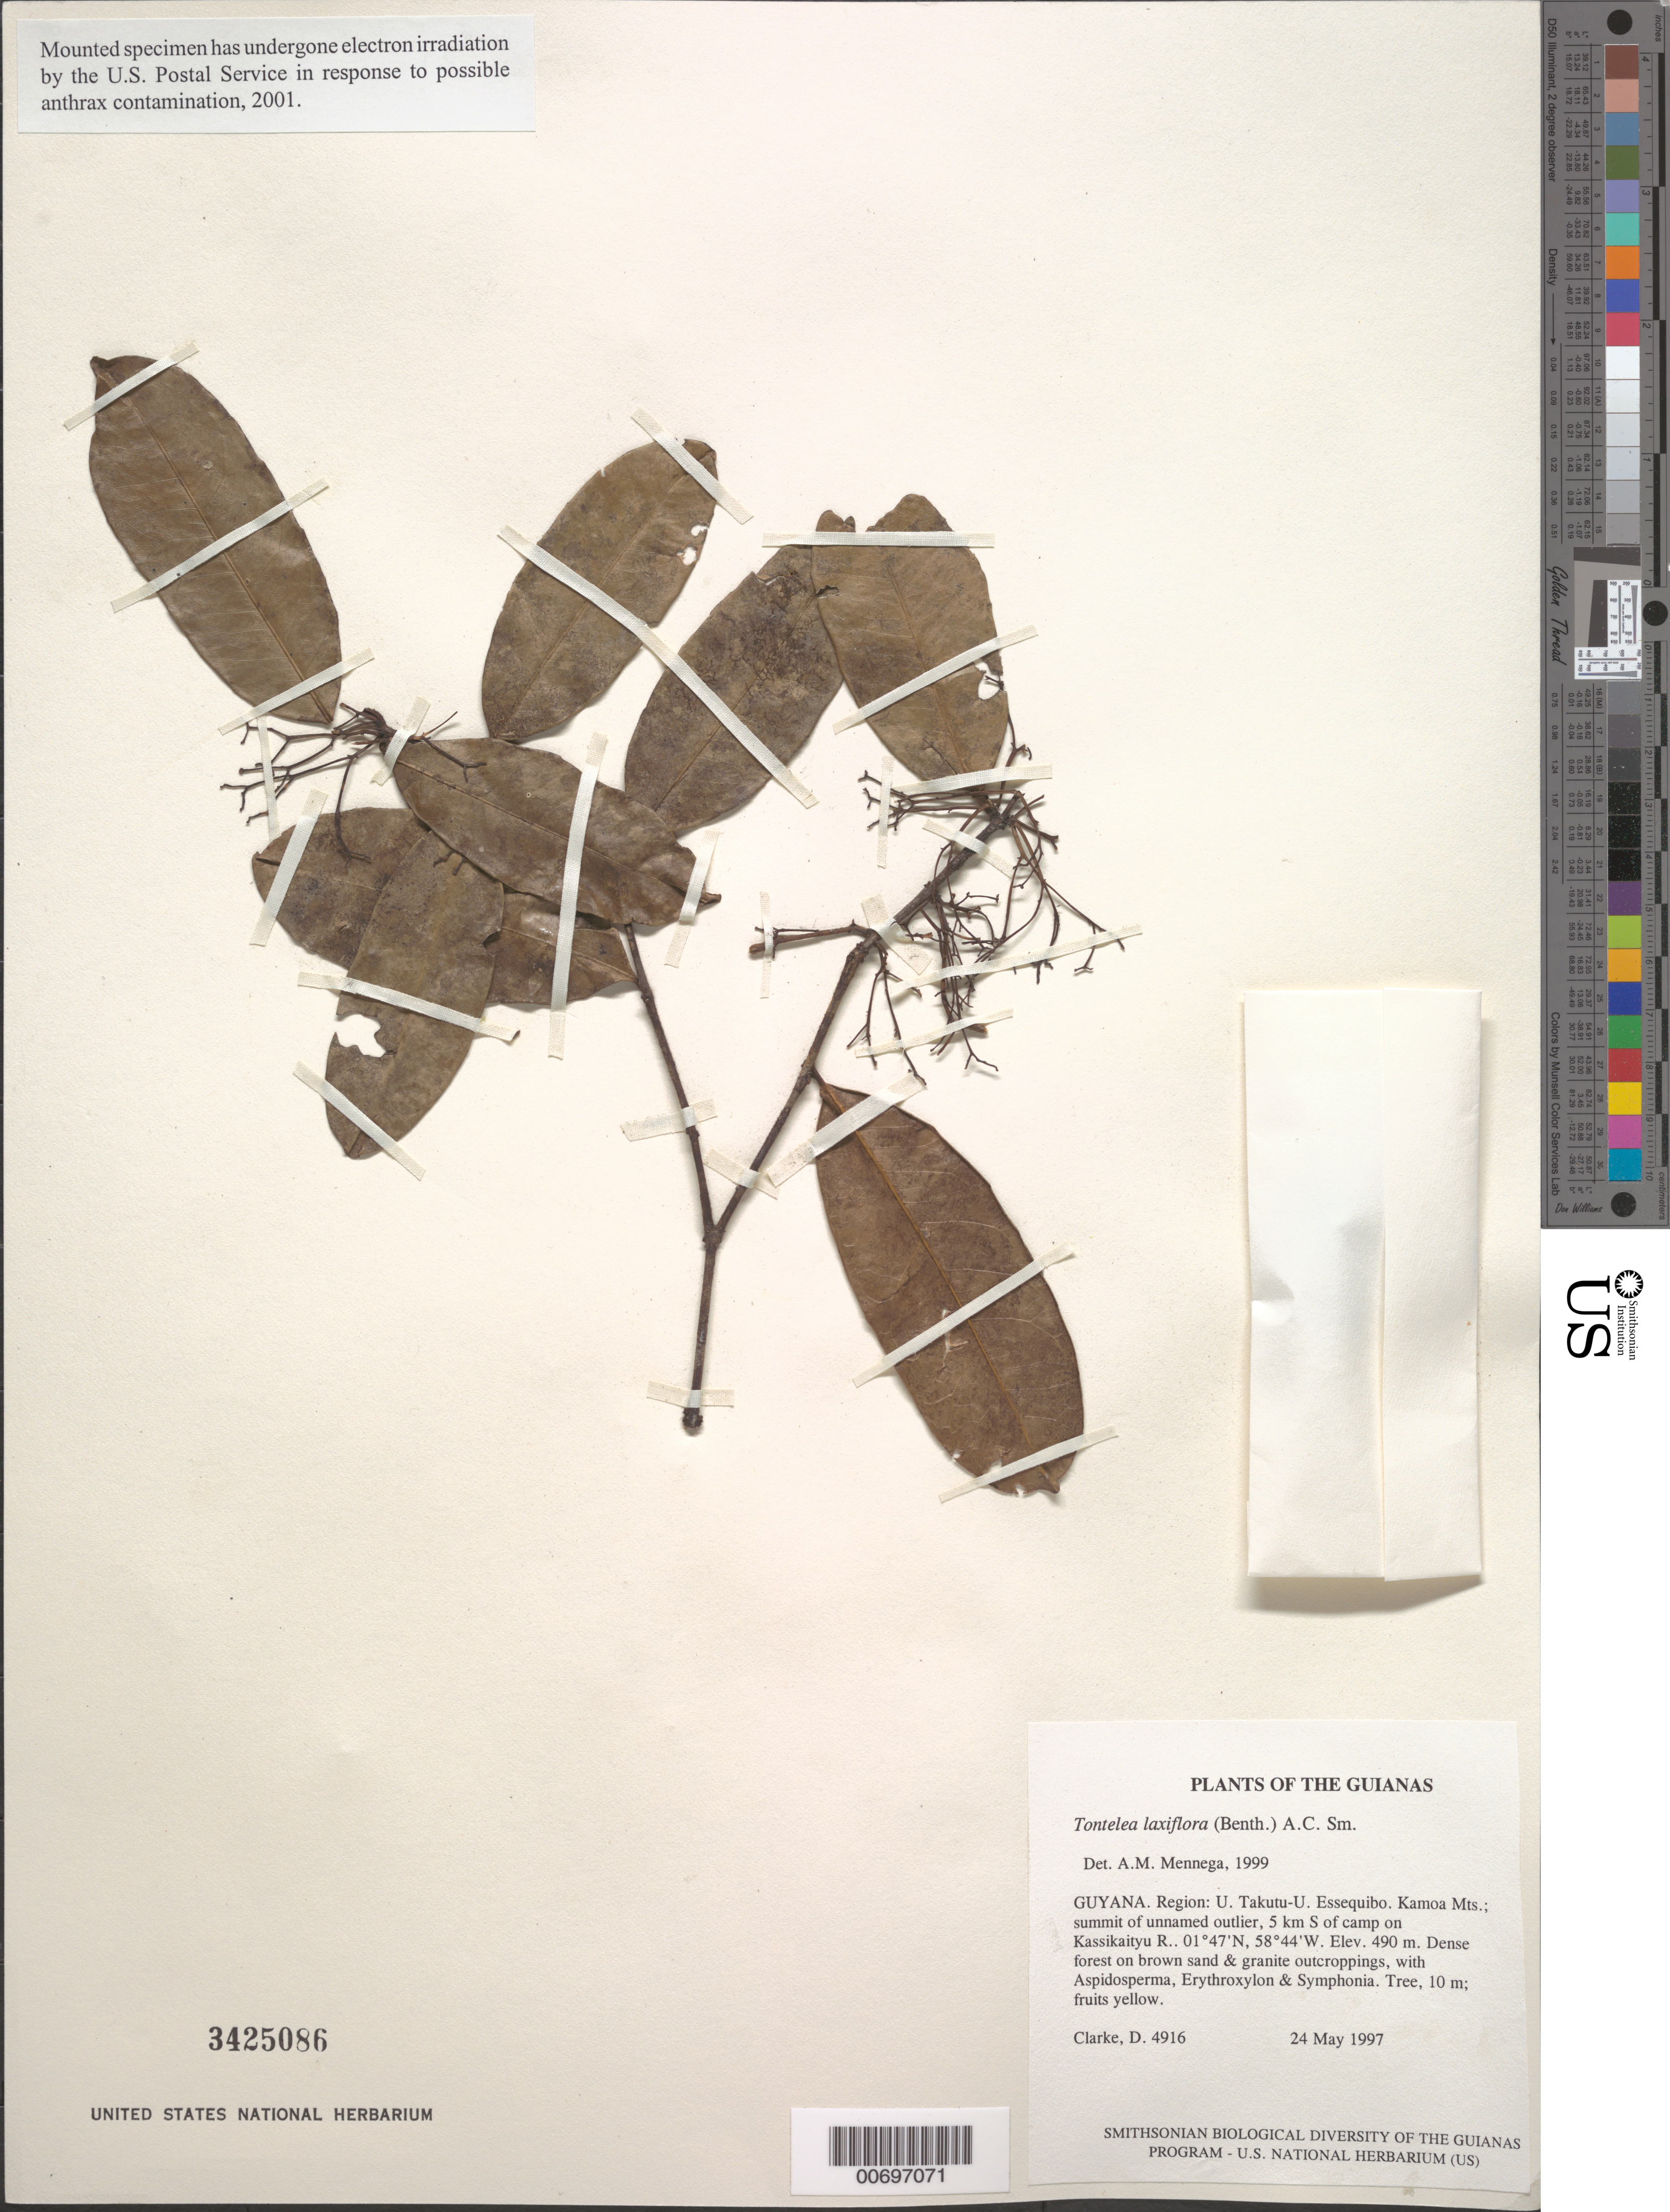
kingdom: Plantae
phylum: Tracheophyta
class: Magnoliopsida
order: Celastrales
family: Celastraceae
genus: Tontelea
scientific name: Tontelea laxiflora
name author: (Benth.) A.C. Sm.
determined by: Mennega, A. M. W.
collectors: H. D. Clarke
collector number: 4916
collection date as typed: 24 May 1997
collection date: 1997-05-24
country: Guyana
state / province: U. Takutu-U. Essequibo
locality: Kamoa Mts.; summit of unnamed outlier, 5 km S of camp on Kassikaityu R.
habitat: Dense forest on brown sand & granite outcroppings, with Aspidosperma, Erythroxylum & Symphonia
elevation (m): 490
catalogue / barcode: US 3425086